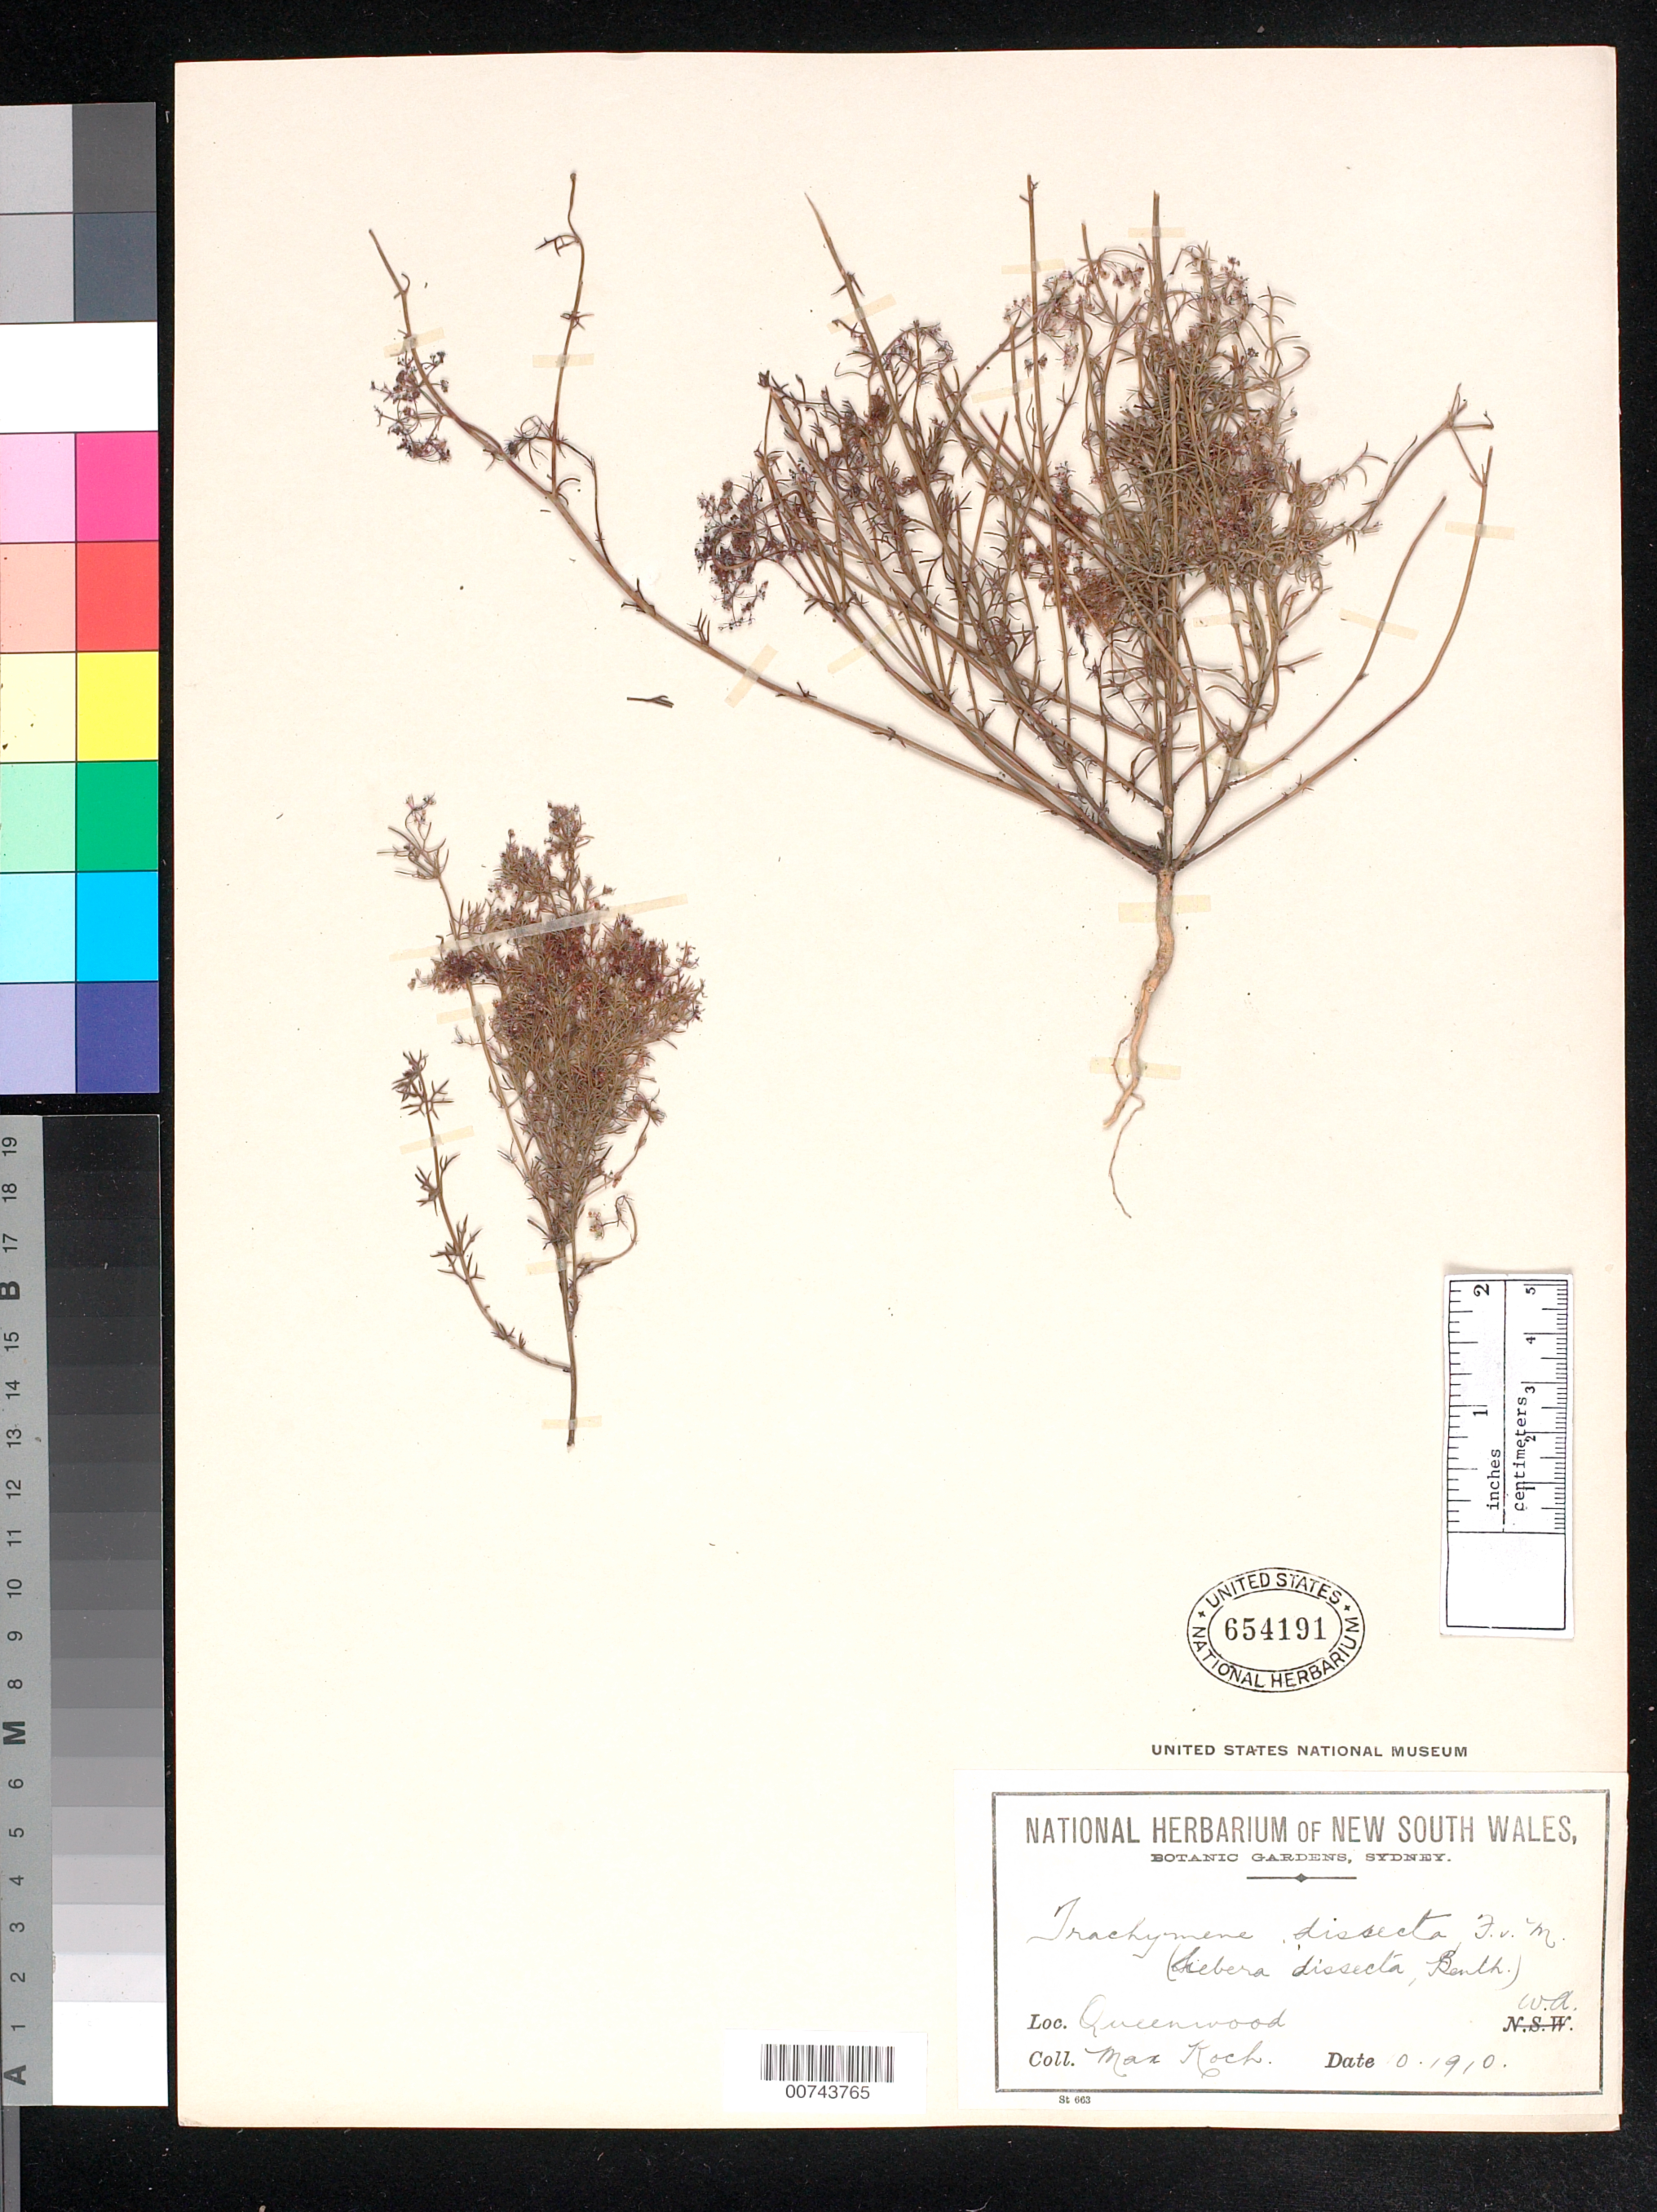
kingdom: Plantae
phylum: Tracheophyta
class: Magnoliopsida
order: Apiales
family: Apiaceae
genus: Platysace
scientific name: Platysace dissecta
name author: (Benth.) F. Muell.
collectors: M. Koch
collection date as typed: Oct 1910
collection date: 1910-10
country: Australia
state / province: Western Australia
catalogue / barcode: US 654191